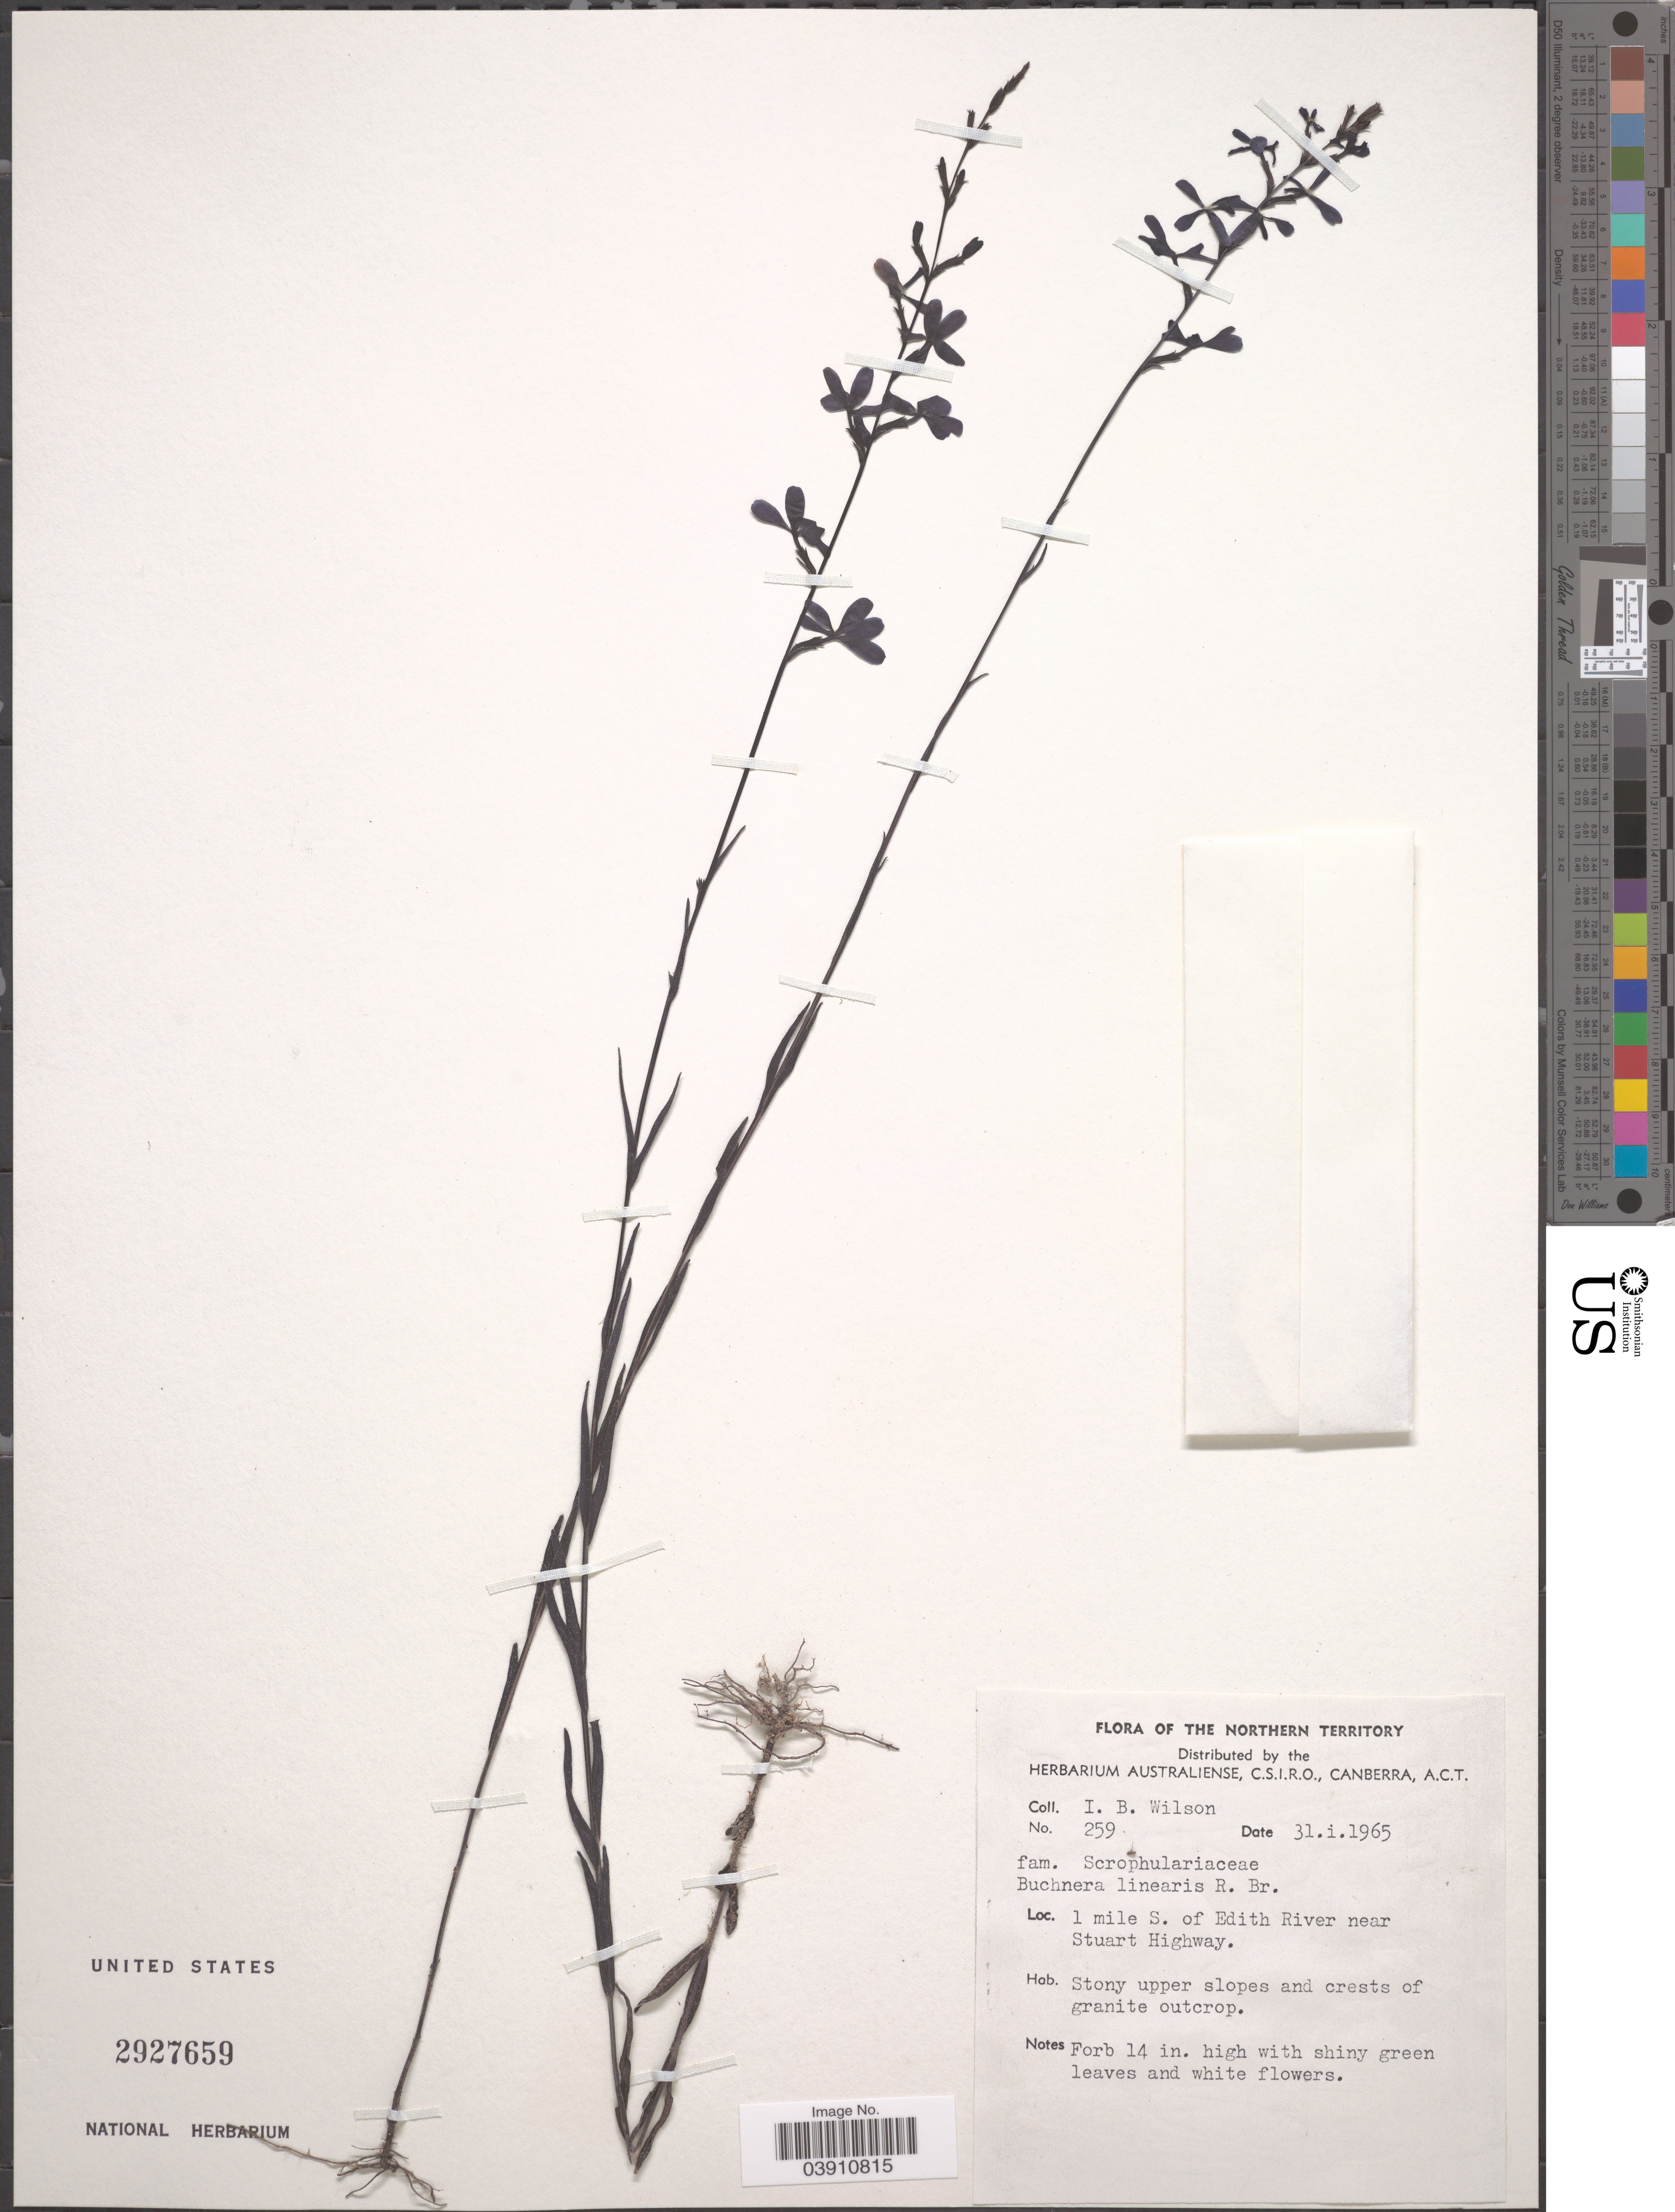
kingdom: Plantae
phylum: Tracheophyta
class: Magnoliopsida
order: Lamiales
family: Orobanchaceae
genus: Buchnera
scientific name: Buchnera linearis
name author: R. Br.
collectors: I. B. Wilson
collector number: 259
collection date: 1965-01-31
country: Australia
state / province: Northern Territory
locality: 1 mile S. of Edith River near Stuart Highway.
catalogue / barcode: US 2927659